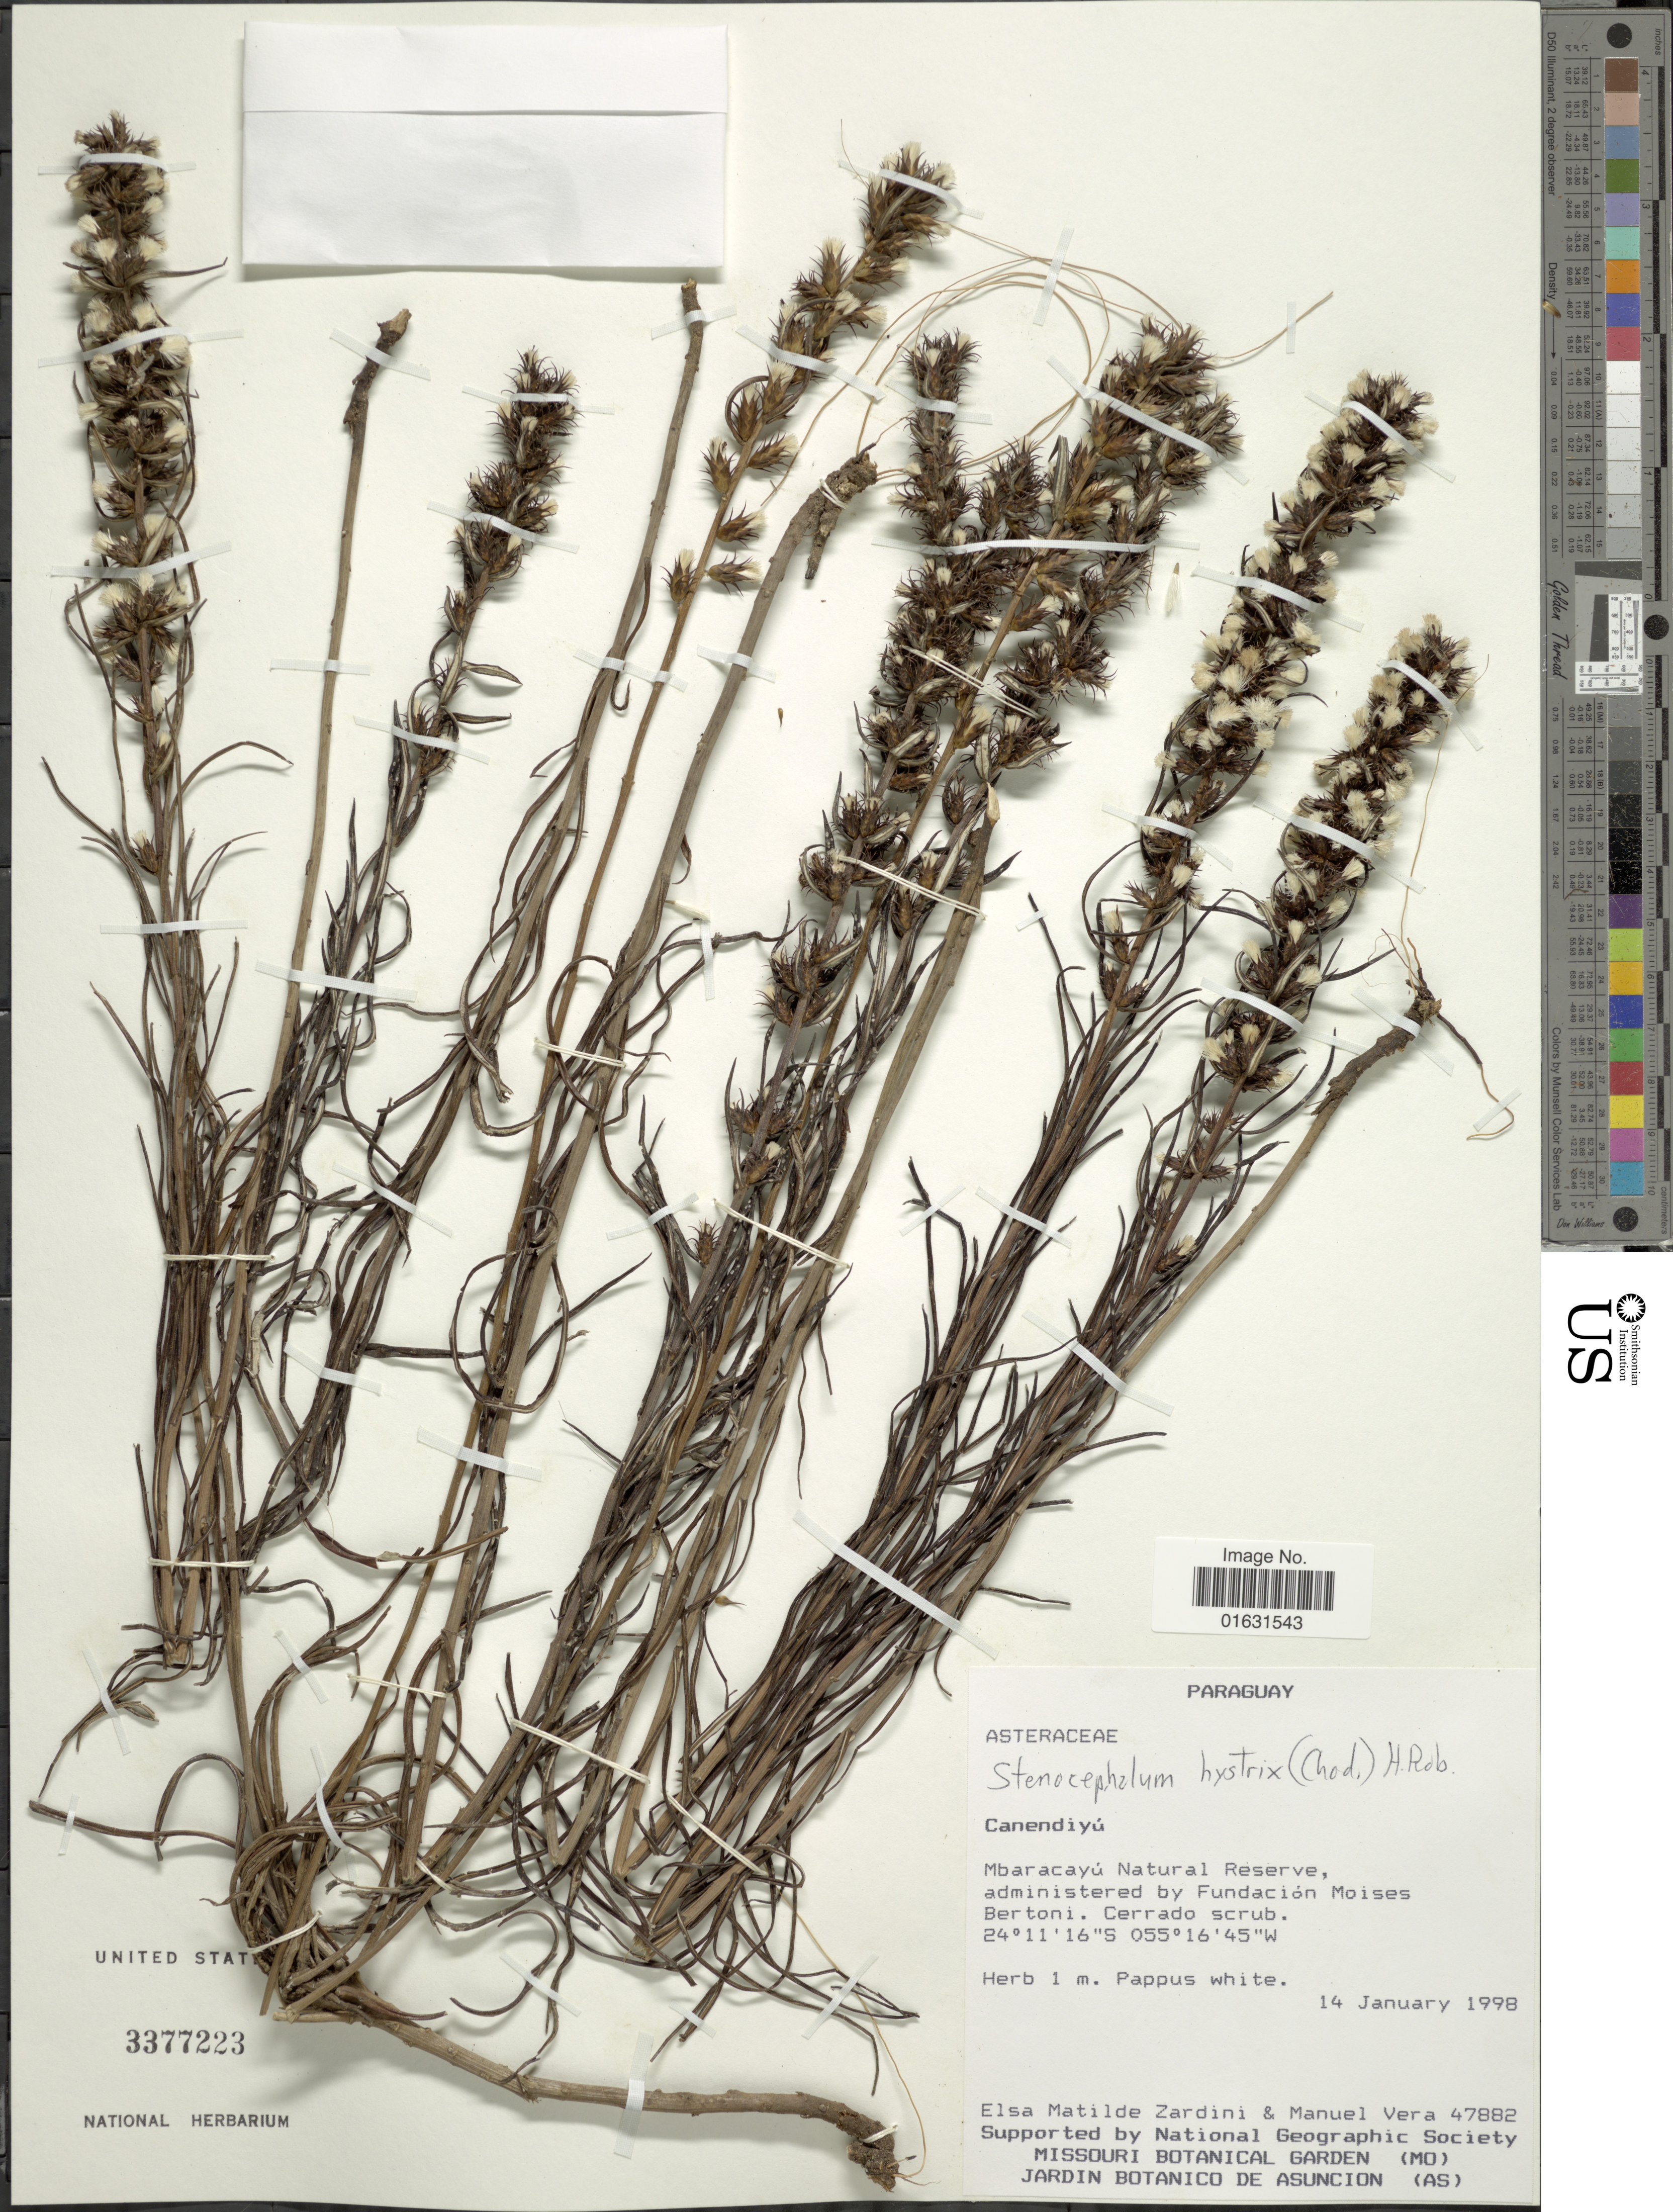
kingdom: Plantae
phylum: Tracheophyta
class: Magnoliopsida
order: Asterales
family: Asteraceae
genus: Stenocephalum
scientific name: Stenocephalum hystrix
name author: (Chodat) H. Rob.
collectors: E. M. Zardini & M. Vera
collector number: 47882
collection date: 1998-01-14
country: Paraguay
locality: Candendiyu, Mbaracayu Natural Reserve, administered by Fundacion Moises, Bertoni, Cerrado shrubs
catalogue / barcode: US 3377223